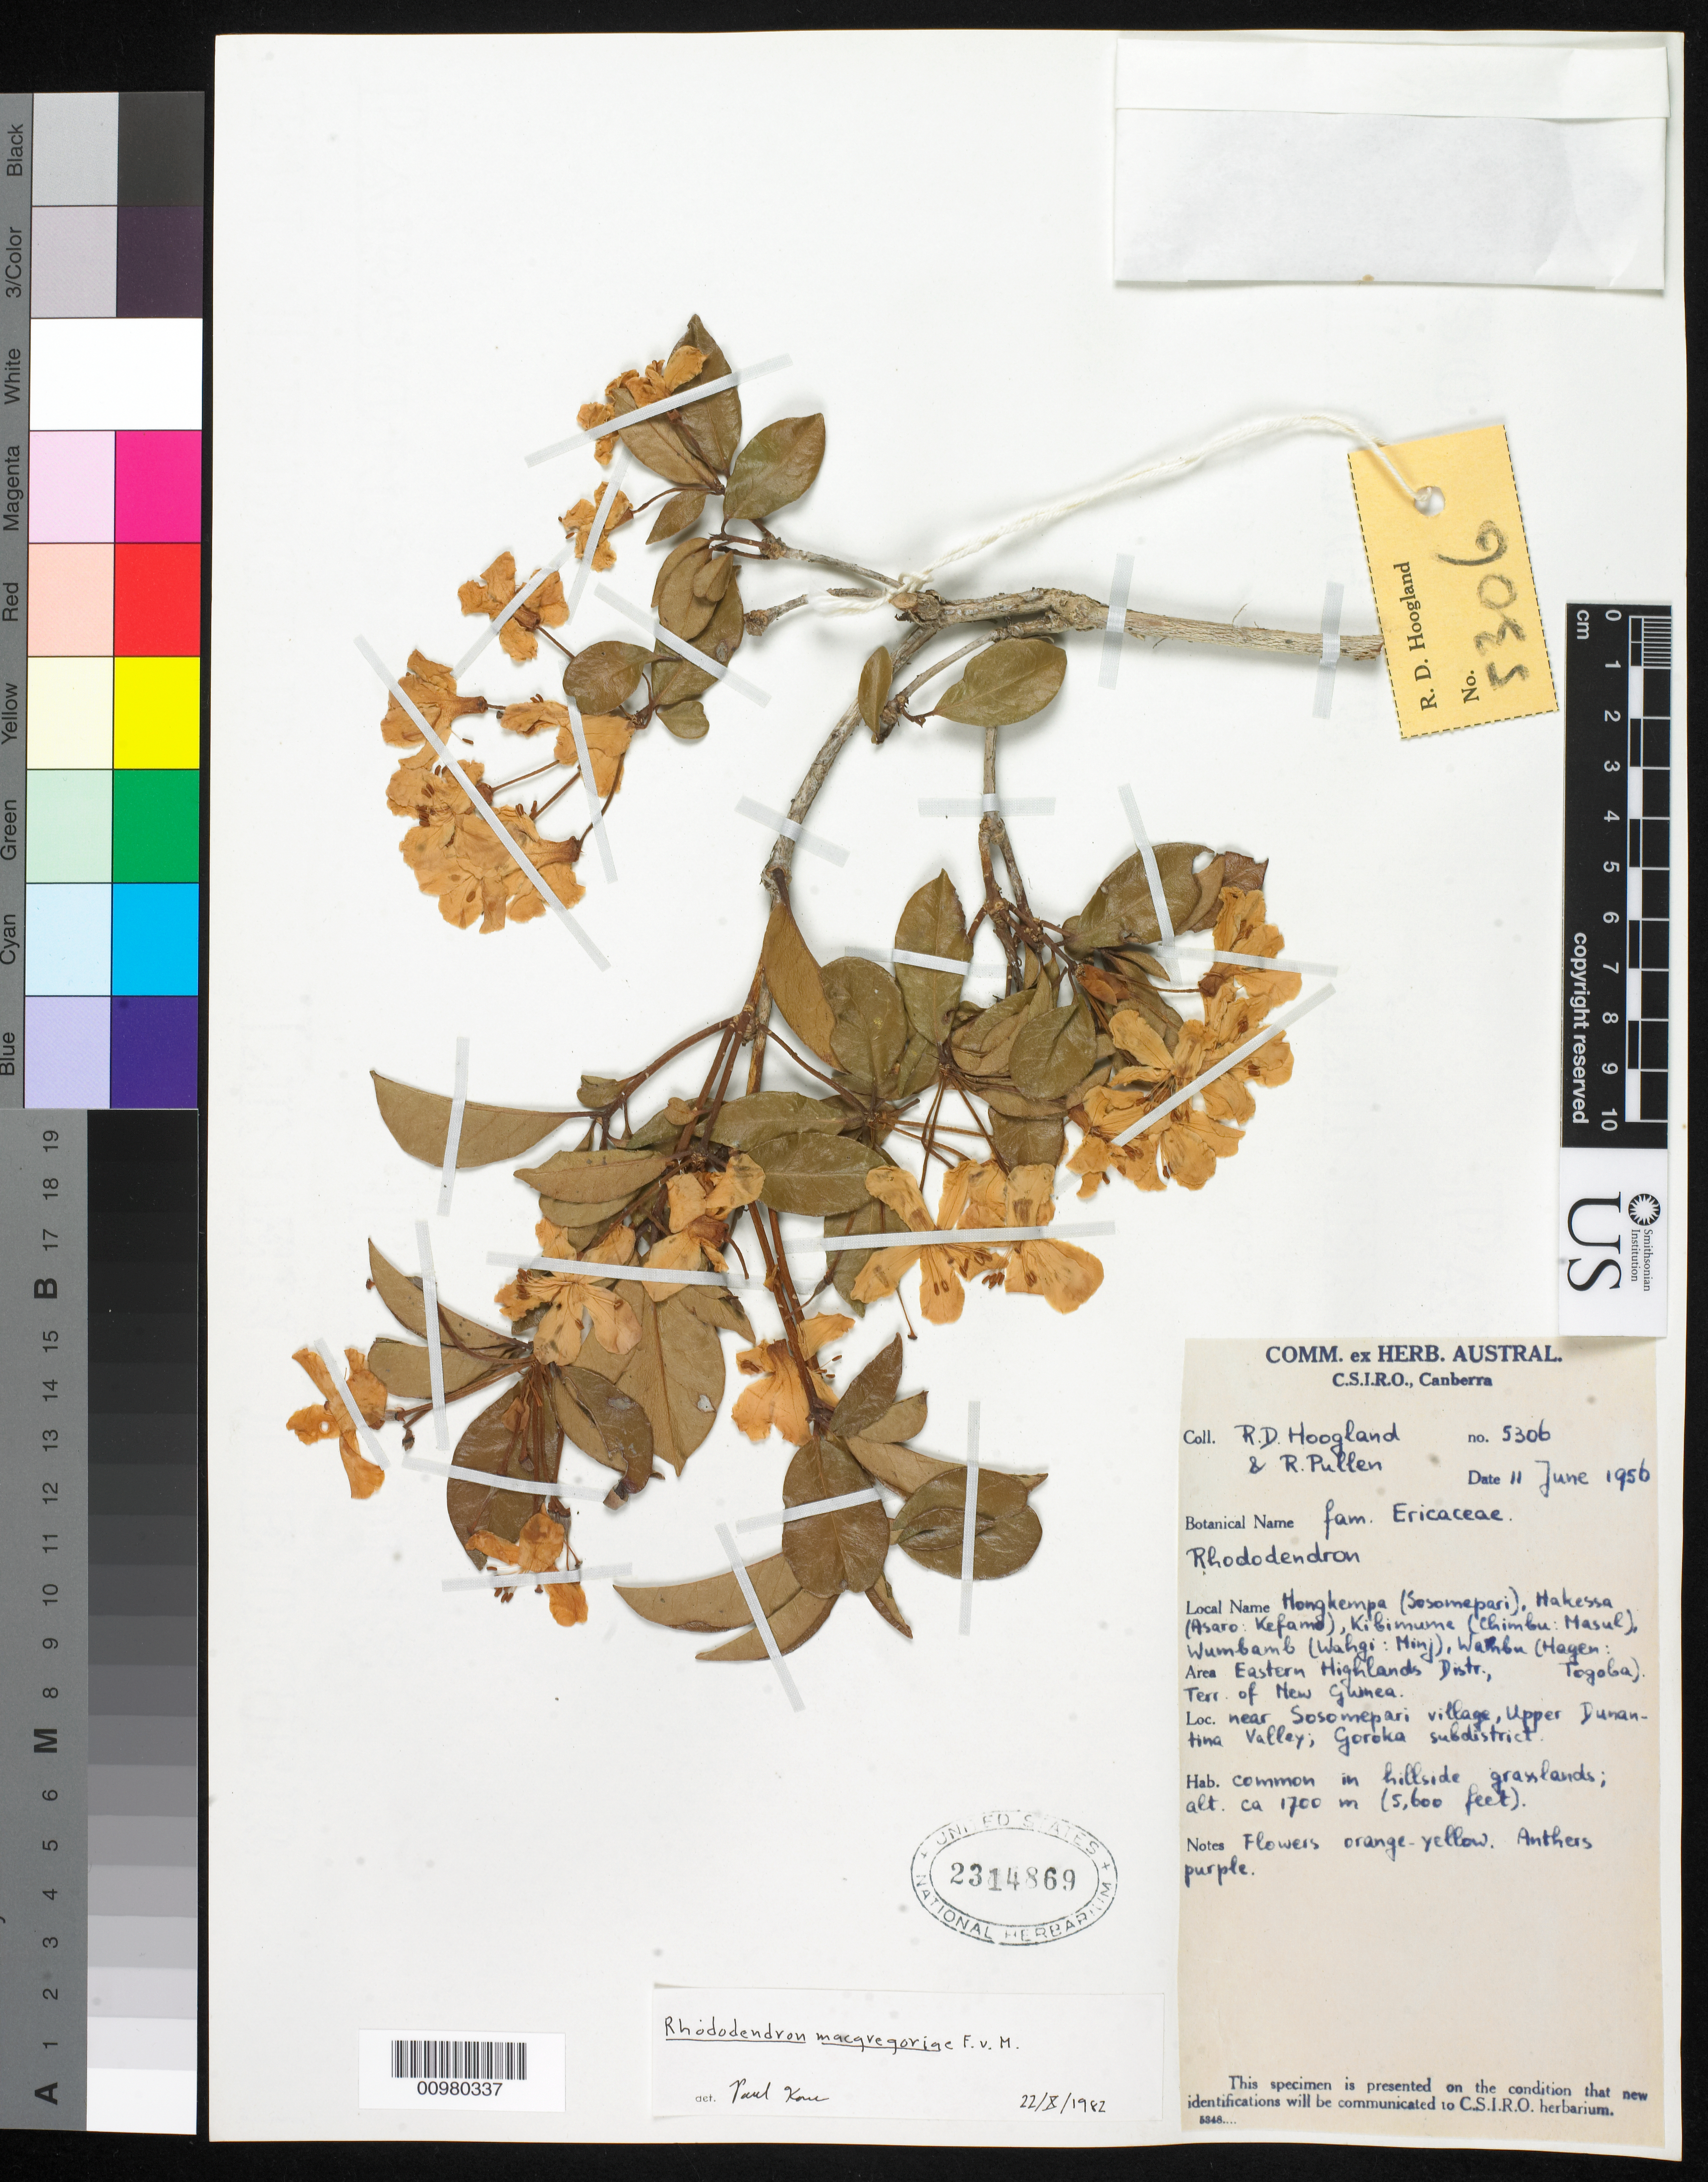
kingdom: Plantae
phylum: Tracheophyta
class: Magnoliopsida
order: Ericales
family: Ericaceae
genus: Rhododendron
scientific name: Rhododendron macgregoriae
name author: F. Muell.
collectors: R. D. Hoogland & R. Pullen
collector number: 5306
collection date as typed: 11 Jun 1956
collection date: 1956-06-11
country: Papua New Guinea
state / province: Eastern Highlands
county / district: Goroka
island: New Guinea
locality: near Sosomepari village, Upper Dunantina Valley. Common in hillside grassialnds.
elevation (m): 1700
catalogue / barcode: US 2314869